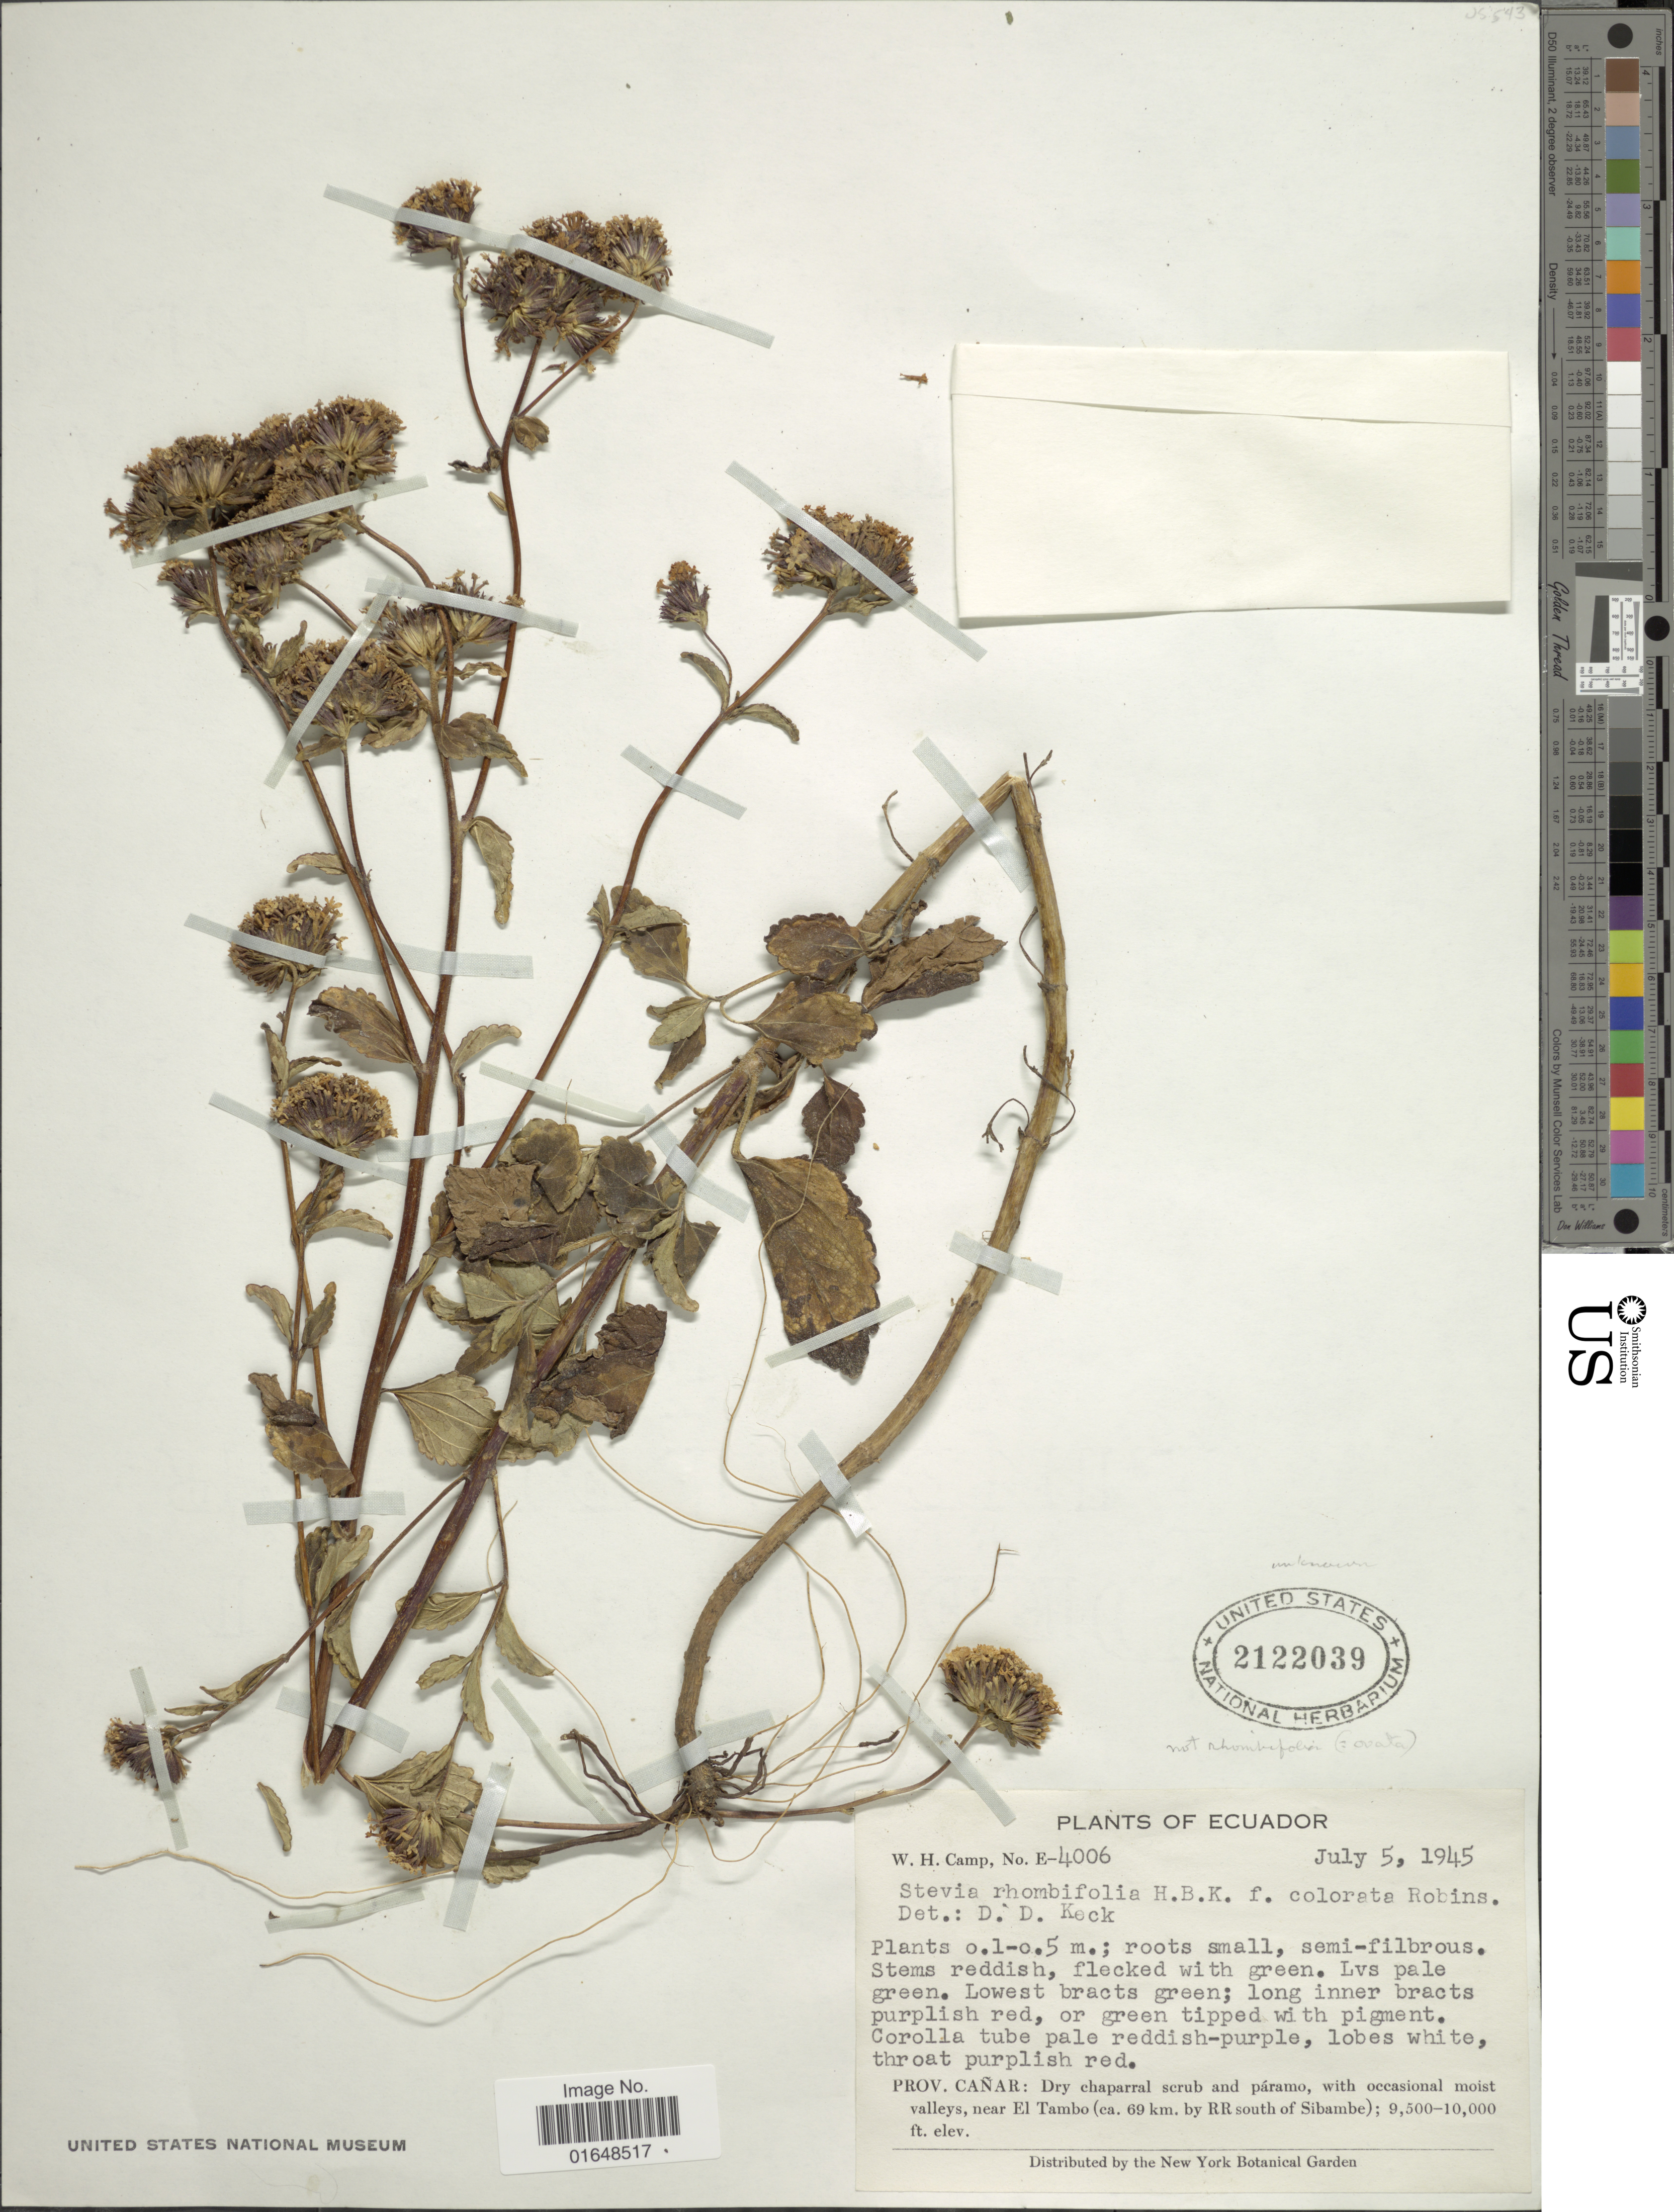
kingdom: Plantae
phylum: Tracheophyta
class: Magnoliopsida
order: Asterales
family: Asteraceae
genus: Stevia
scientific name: Stevia ovata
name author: Willd.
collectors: W. H. Camp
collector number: E-4006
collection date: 1945-07-05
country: Ecuador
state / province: Cañar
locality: Prov. Cañar: Dry chaparral scrub and páramo, with occasional moist valleys, near El Tambo (ca. 69 km. by RR south of Sibambe)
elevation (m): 2896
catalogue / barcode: US 2122039